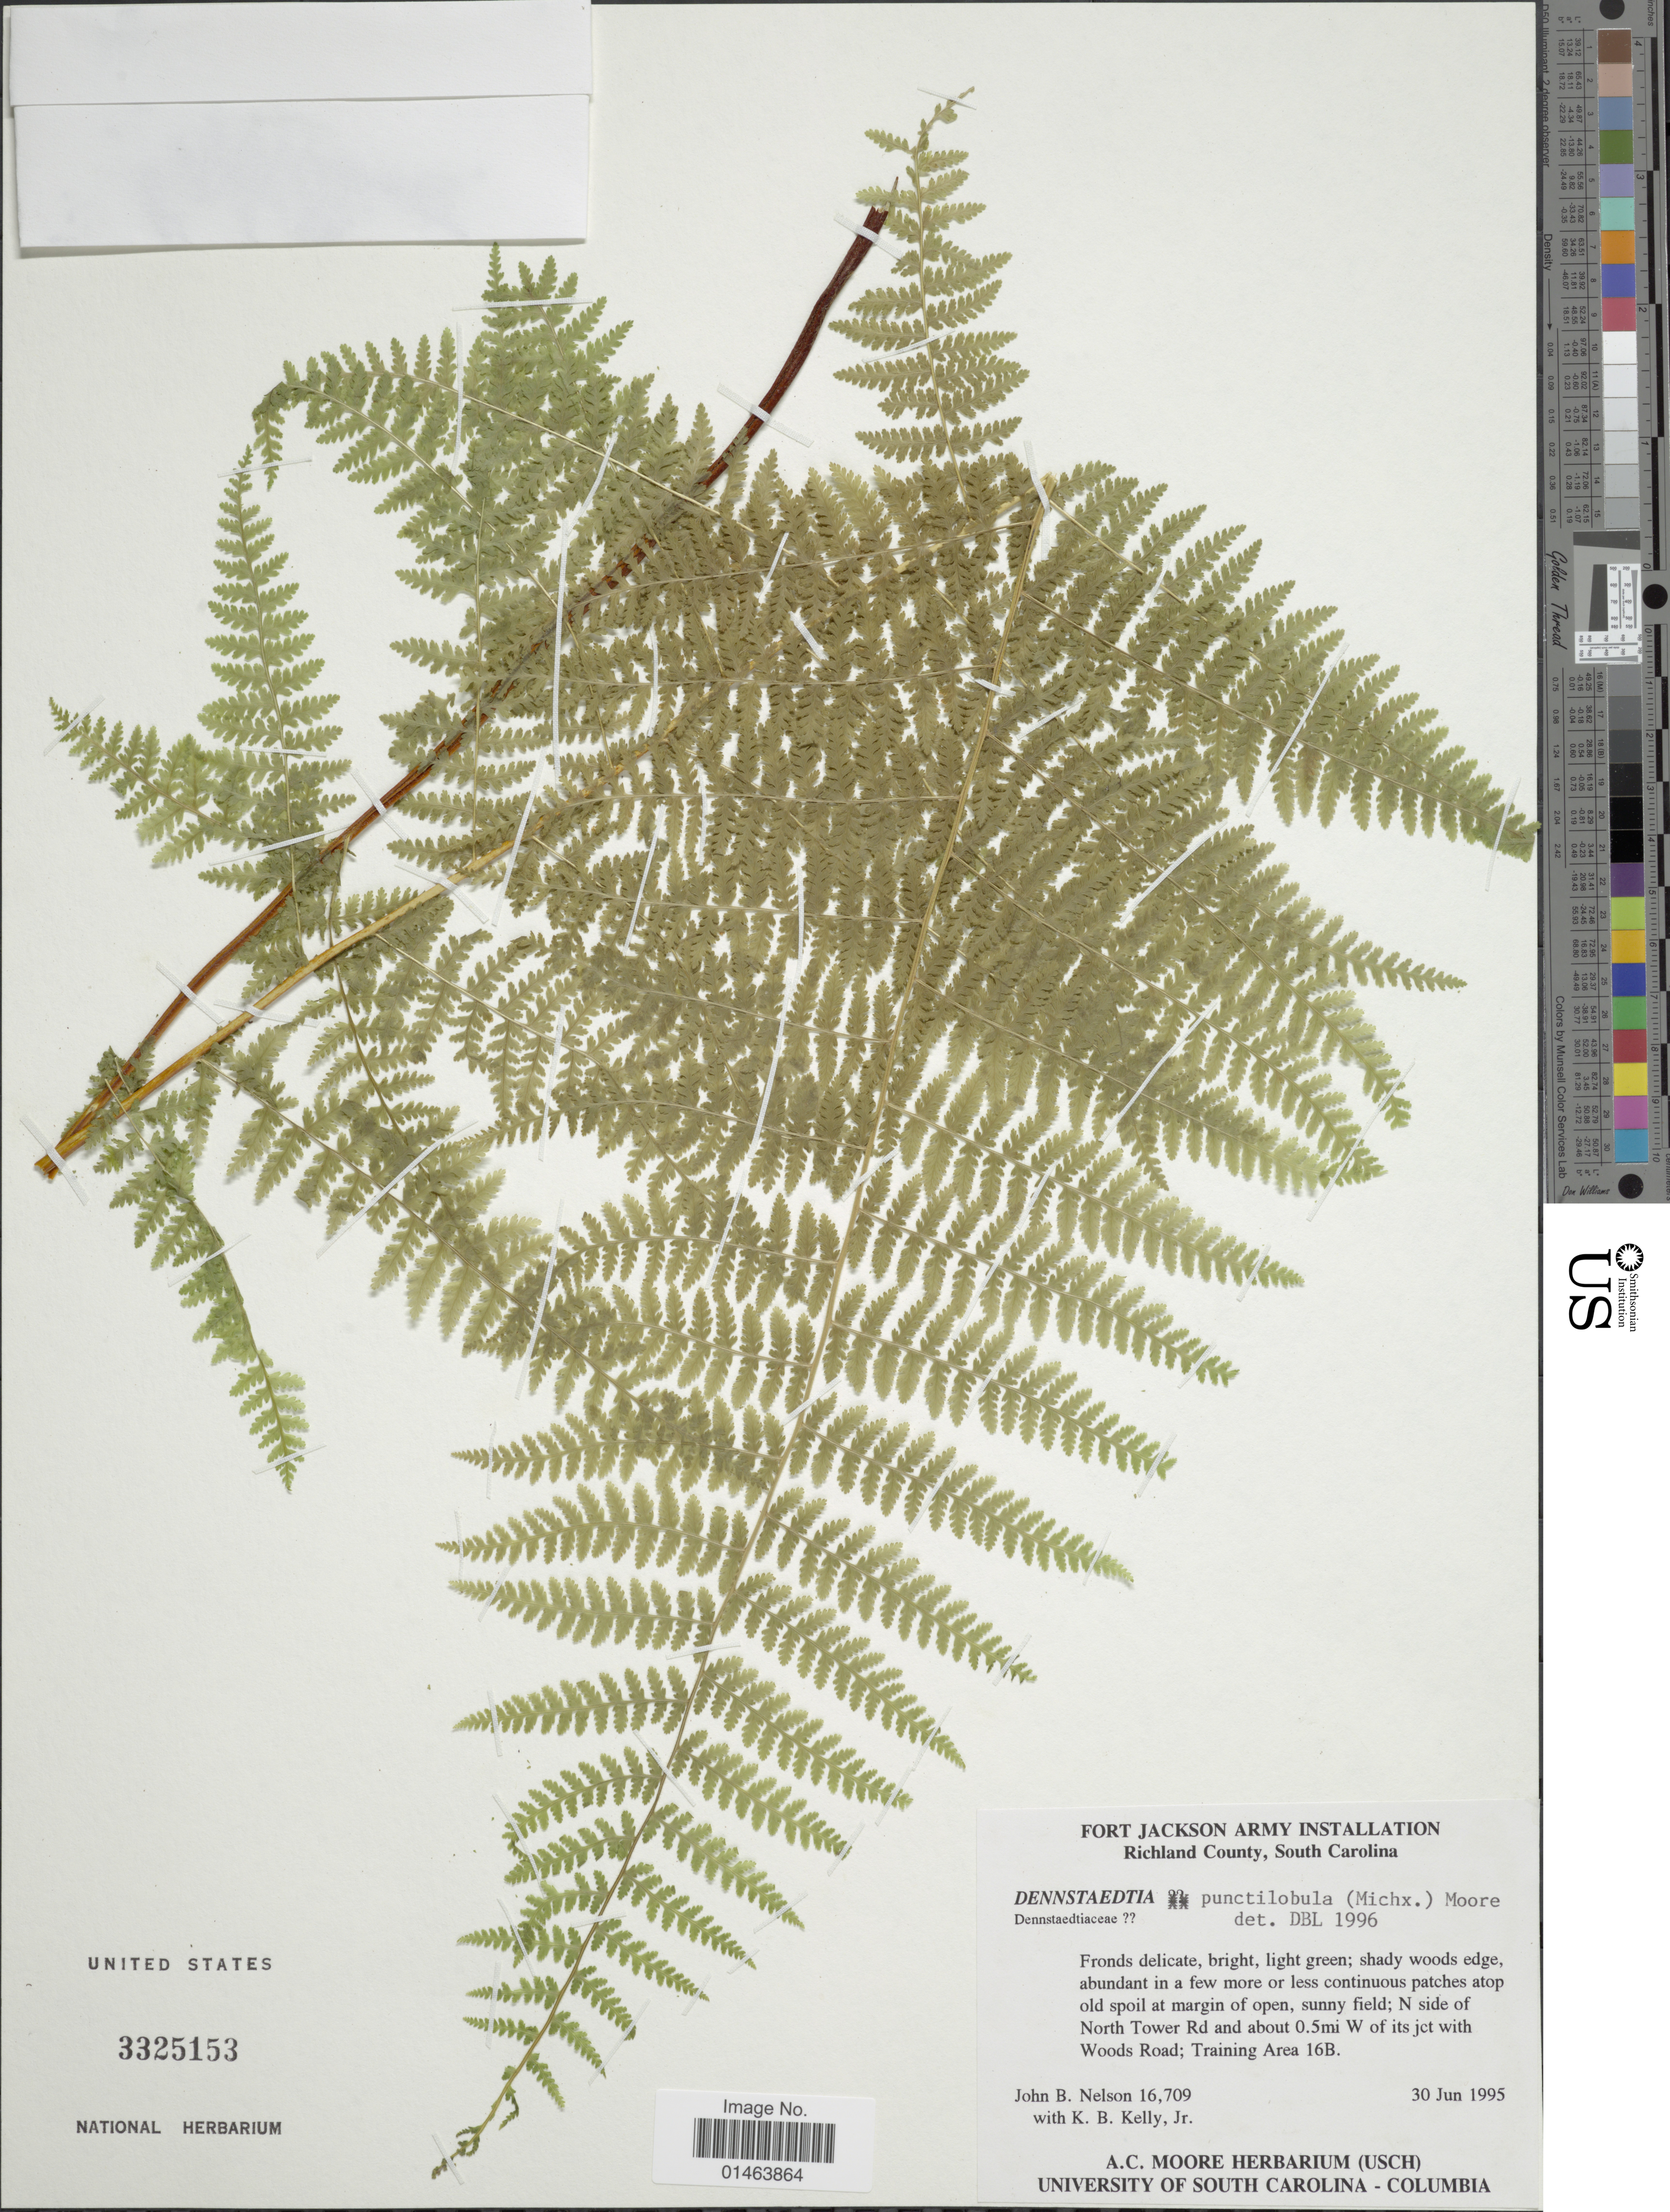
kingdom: Plantae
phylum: Tracheophyta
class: Polypodiopsida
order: Polypodiales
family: Dennstaedtiaceae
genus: Dennstaedtia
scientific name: Dennstaedtia punctilobula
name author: (Michx.) T. Moore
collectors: J. B. Nelson & K. Kelly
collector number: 16709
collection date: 1995-06-30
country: United States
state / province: South Carolina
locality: Richland County, South Carolina, Fronds delicate, bright, light green; shady woods edge, abudant in afew mor or less continuous pathes atop old spoil at margim of open, sunny field; N side of North Tower Rd and about 0.5 mi W of its jct with Woods Road; Traning Area 16B.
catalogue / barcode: US 3325153